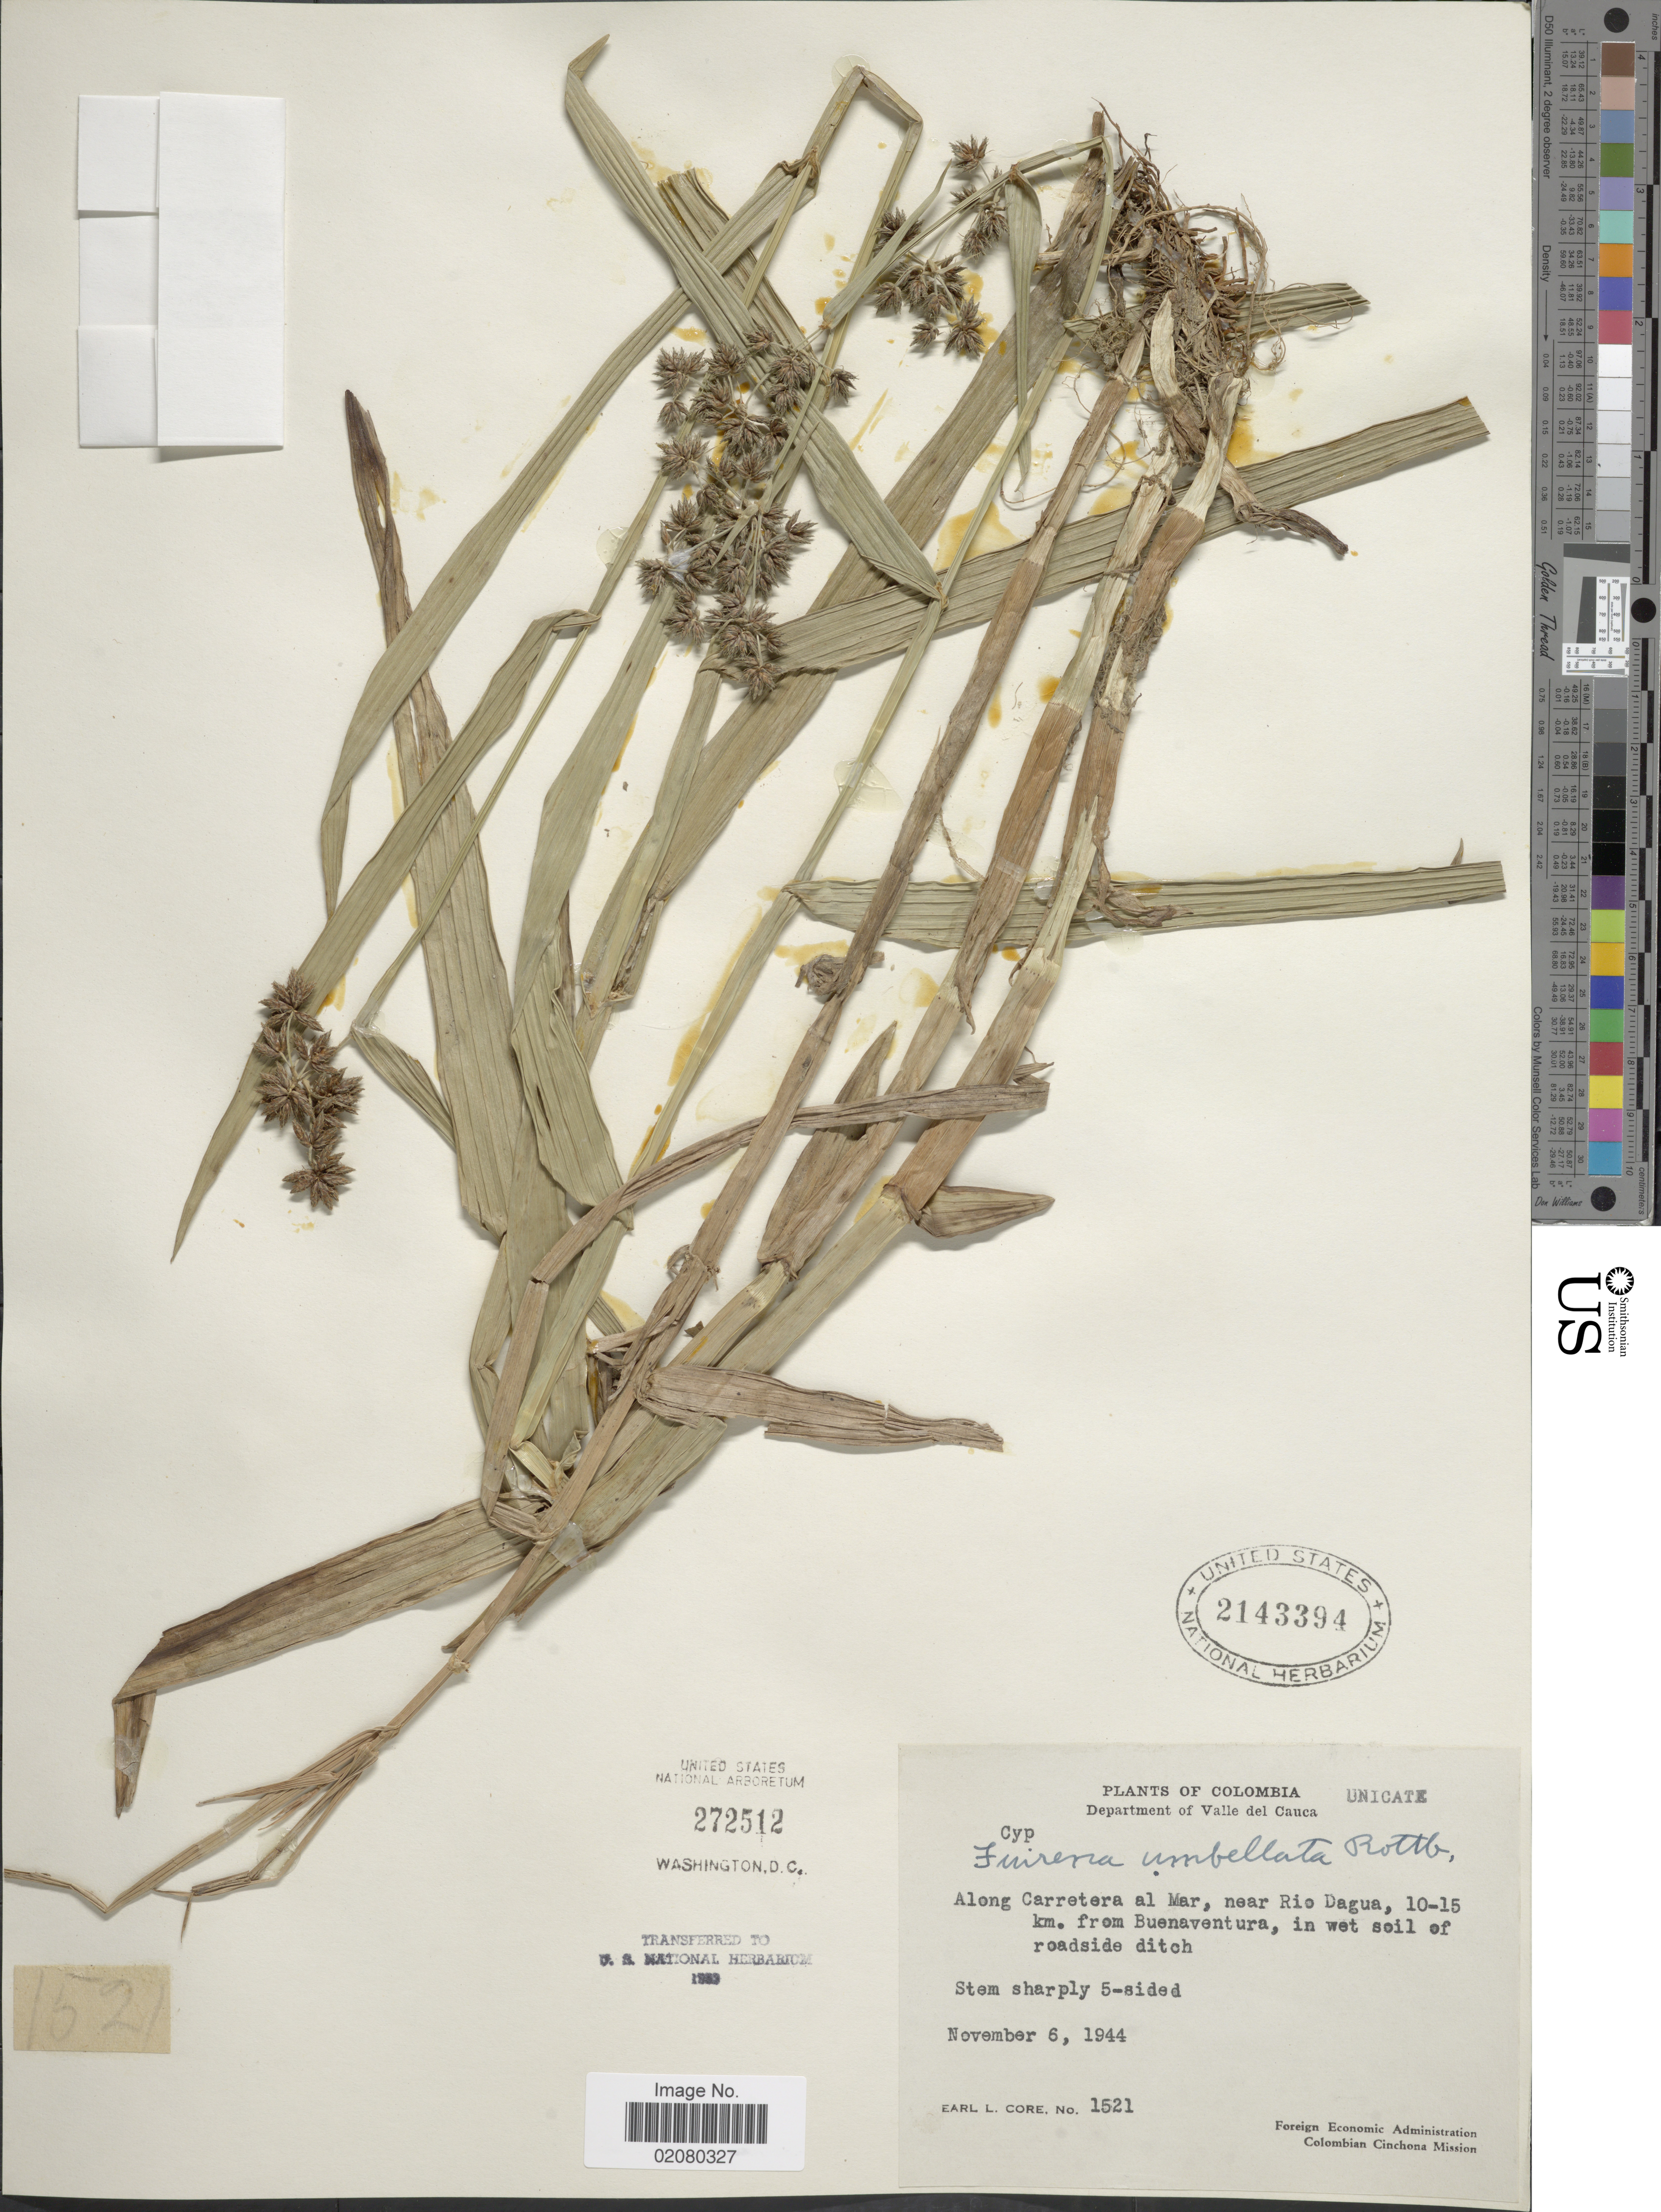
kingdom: Plantae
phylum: Tracheophyta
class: Liliopsida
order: Poales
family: Cyperaceae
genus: Fuirena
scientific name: Fuirena umbellata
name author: Rottb.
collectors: E. L. Core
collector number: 1521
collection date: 1944-11-06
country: Colombia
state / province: Valle del Cauca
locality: Department of Valle del Cauca. Along Carretera al Mar, near Rio Dagua, 10-15 km. from Buenaventura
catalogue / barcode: US 2143394